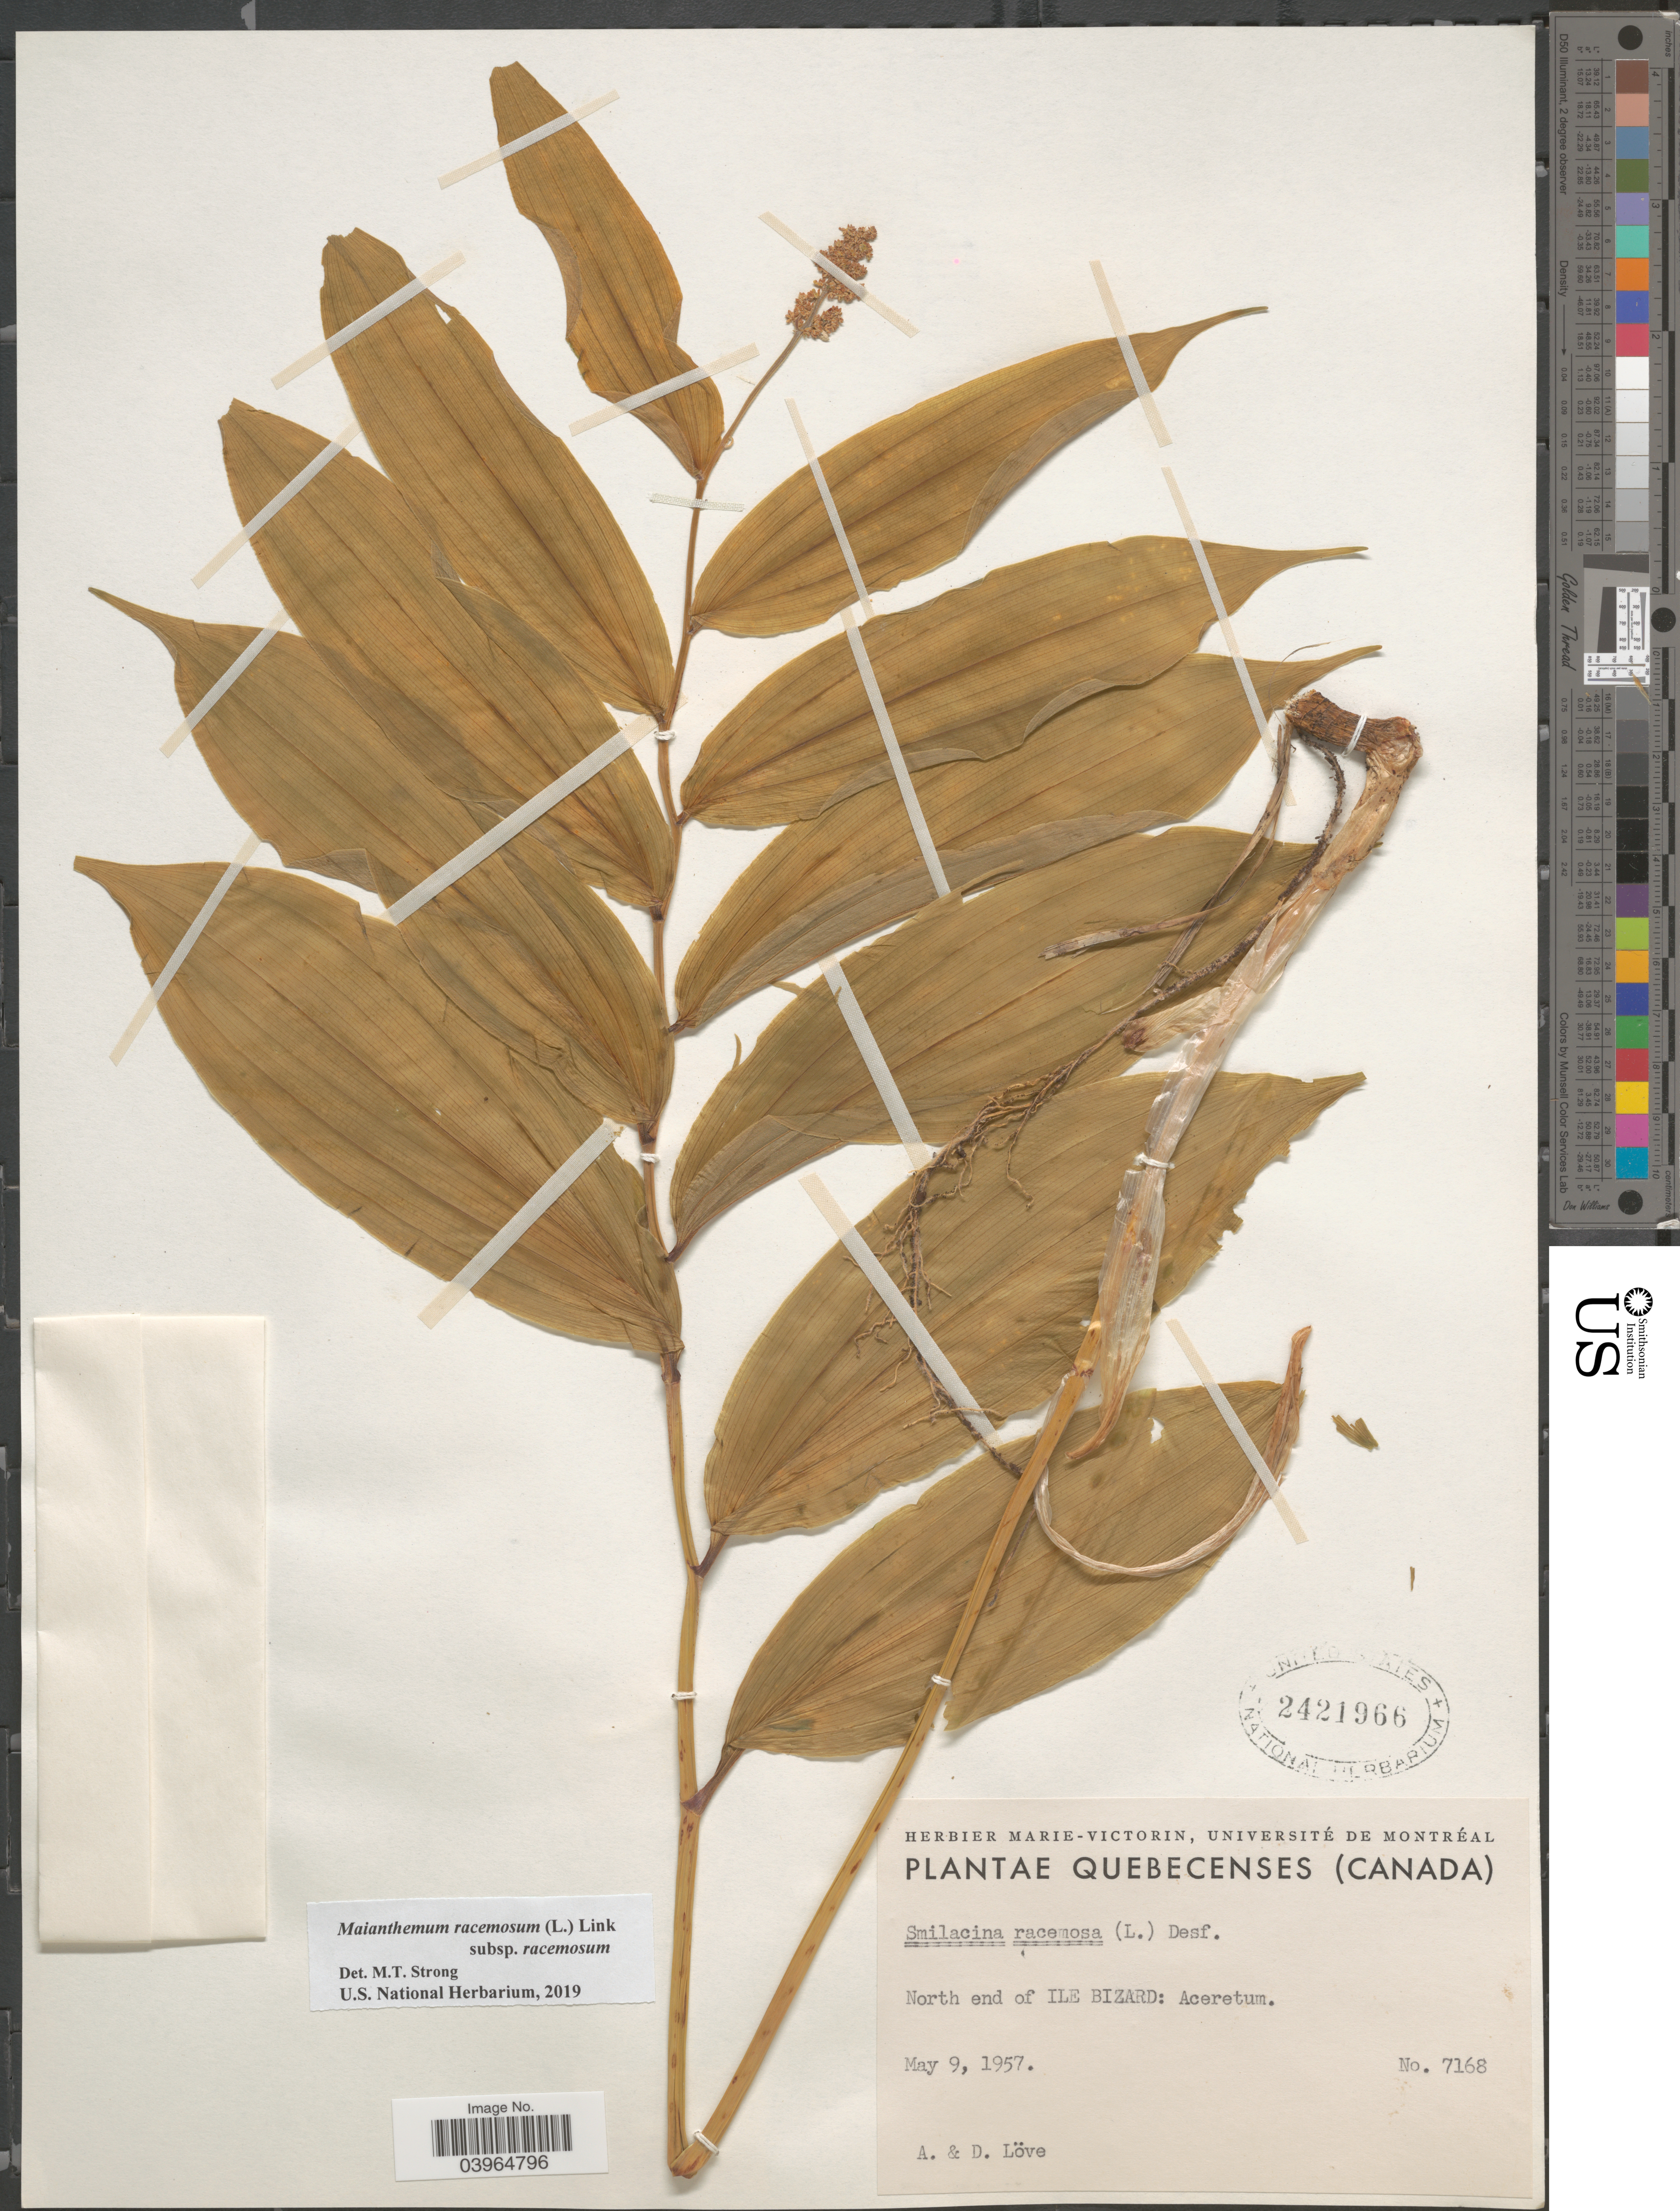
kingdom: Plantae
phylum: Tracheophyta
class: Liliopsida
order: Asparagales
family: Asparagaceae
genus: Maianthemum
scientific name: Maianthemum racemosum subsp. racemosum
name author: (L.) Link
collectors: Á. Löve & D. Löve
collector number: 7168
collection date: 1957-05-09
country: Canada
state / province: Quebec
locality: Quebecenses. North end of Ile Bizard: Aceretum.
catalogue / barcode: US 2421966